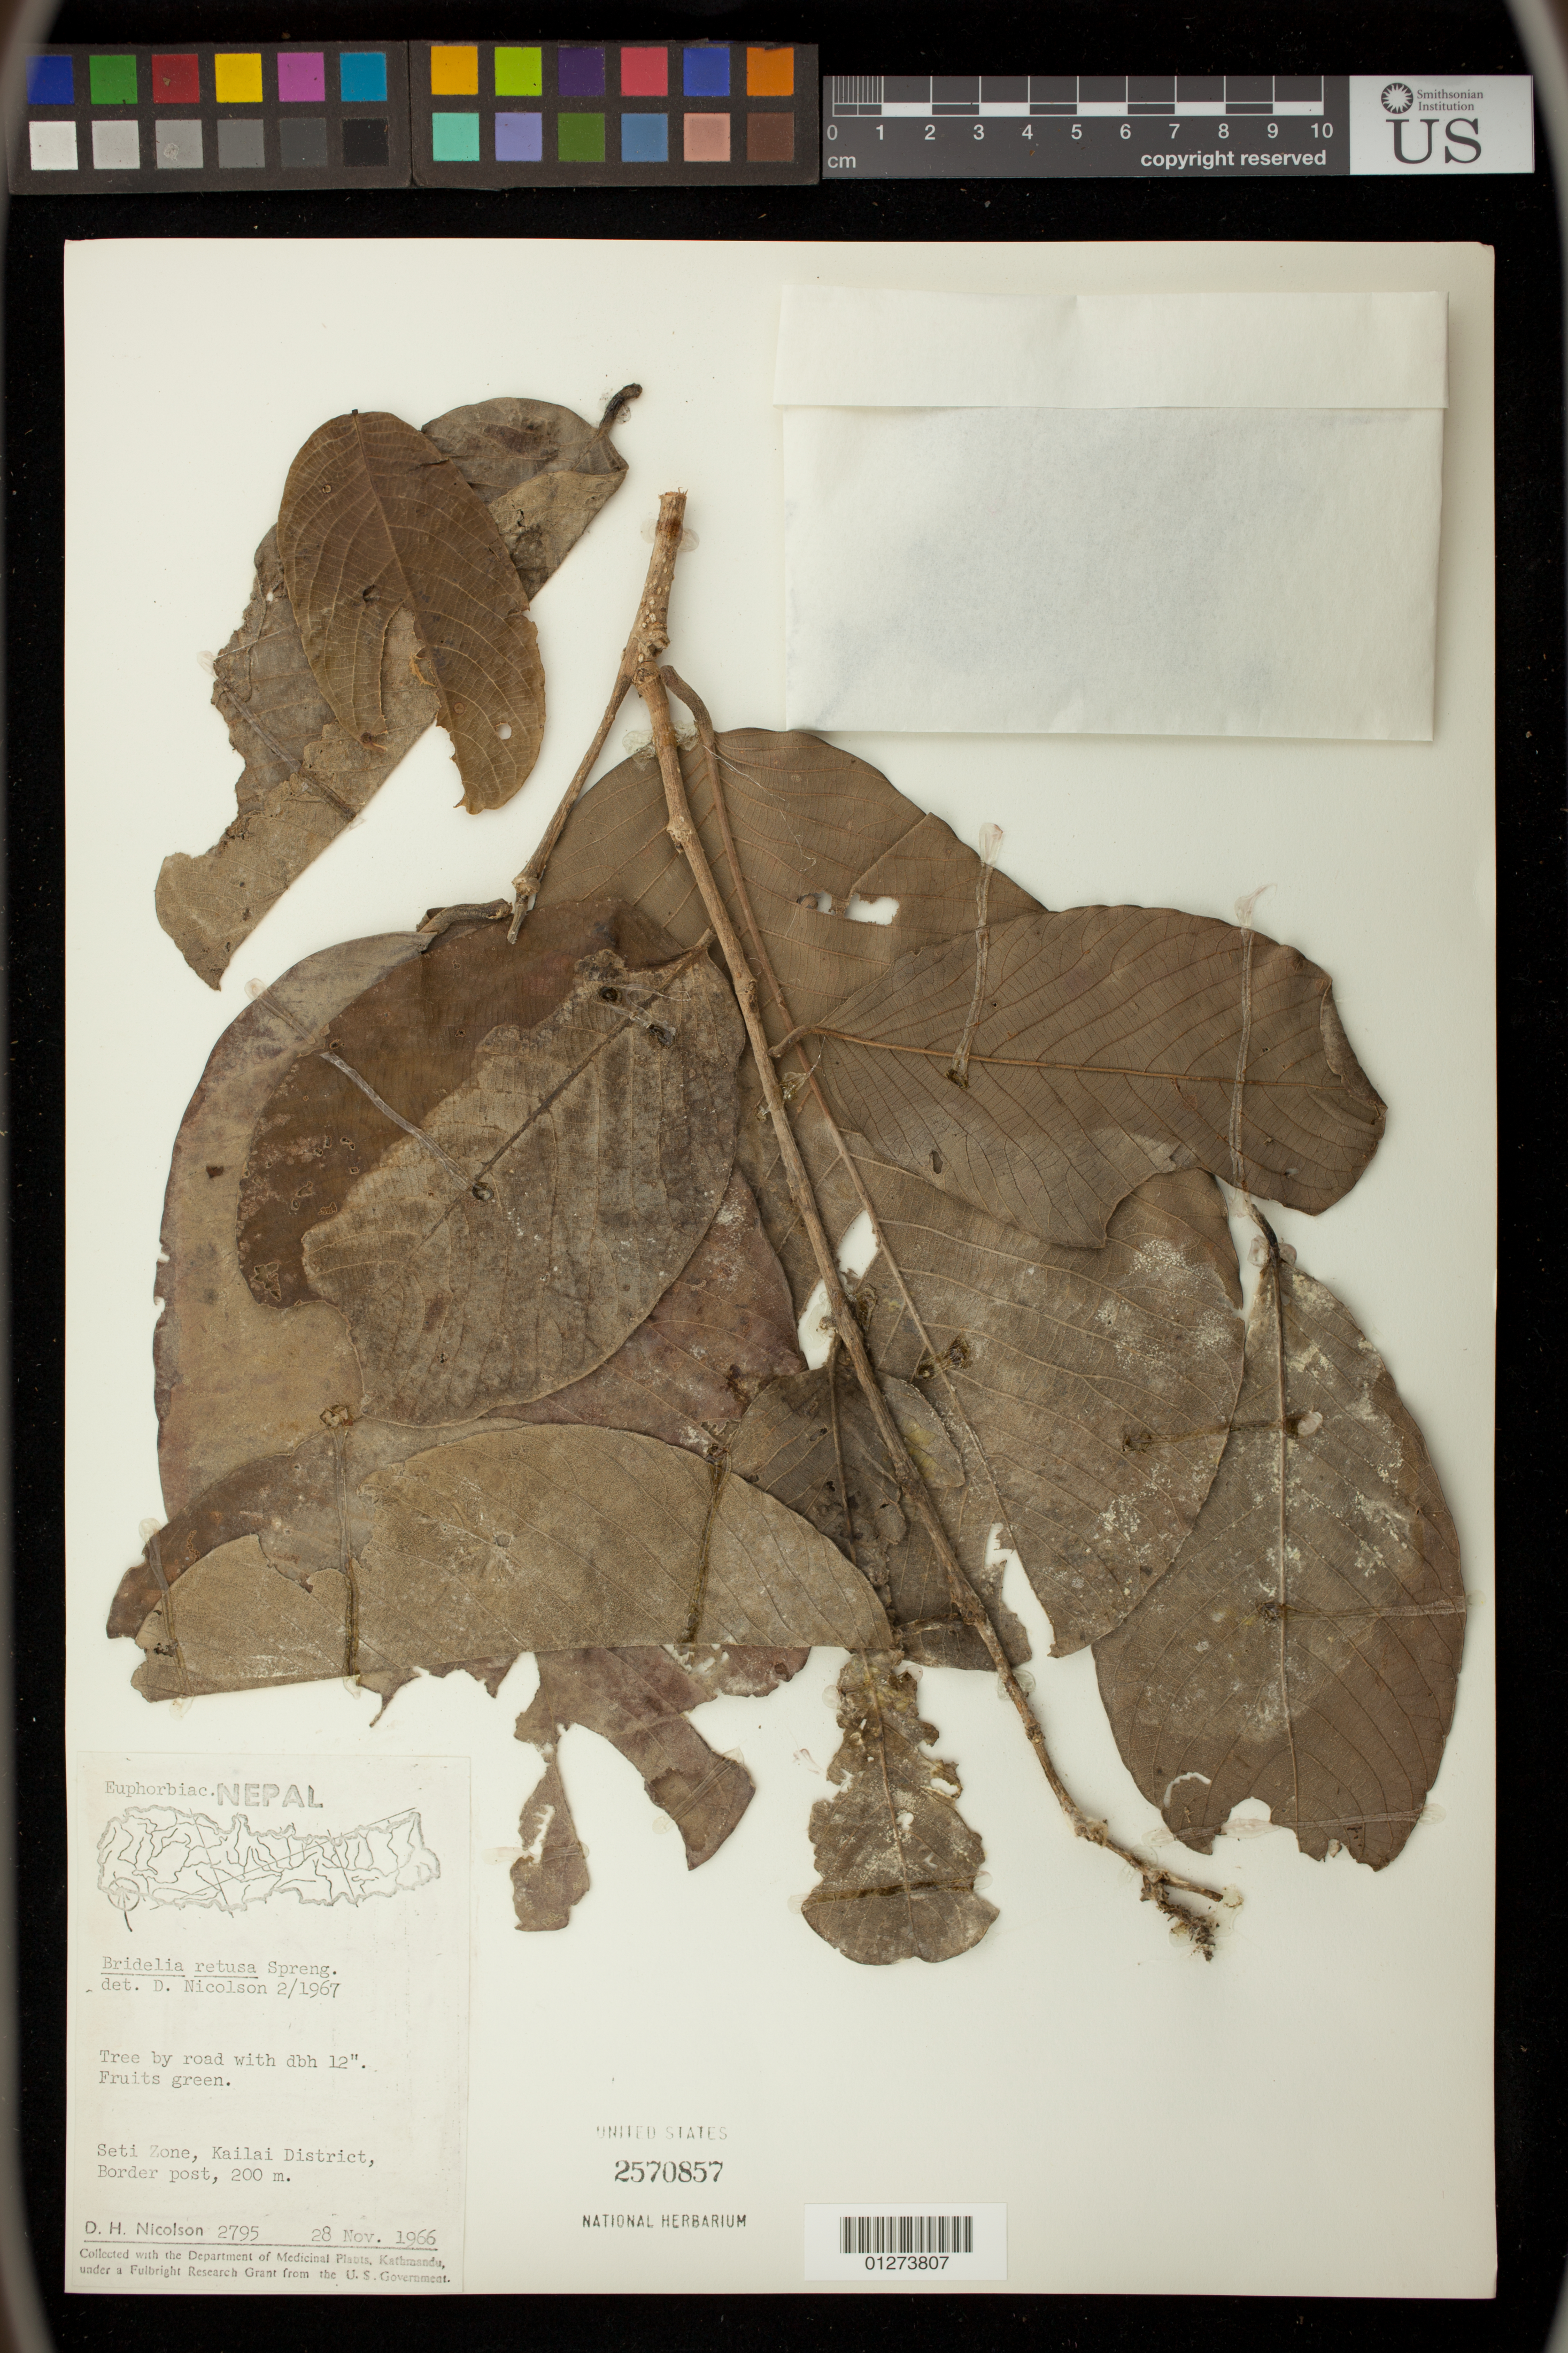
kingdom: Plantae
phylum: Tracheophyta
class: Magnoliopsida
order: Malpighiales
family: Phyllanthaceae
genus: Bridelia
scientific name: Bridelia retusa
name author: (L.) A. Juss.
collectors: D. H. Nicolson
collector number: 2795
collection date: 1966-11-28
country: Nepal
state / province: Far Western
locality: Seti Zone, Kailai District, Border post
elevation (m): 200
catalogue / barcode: US 2570857